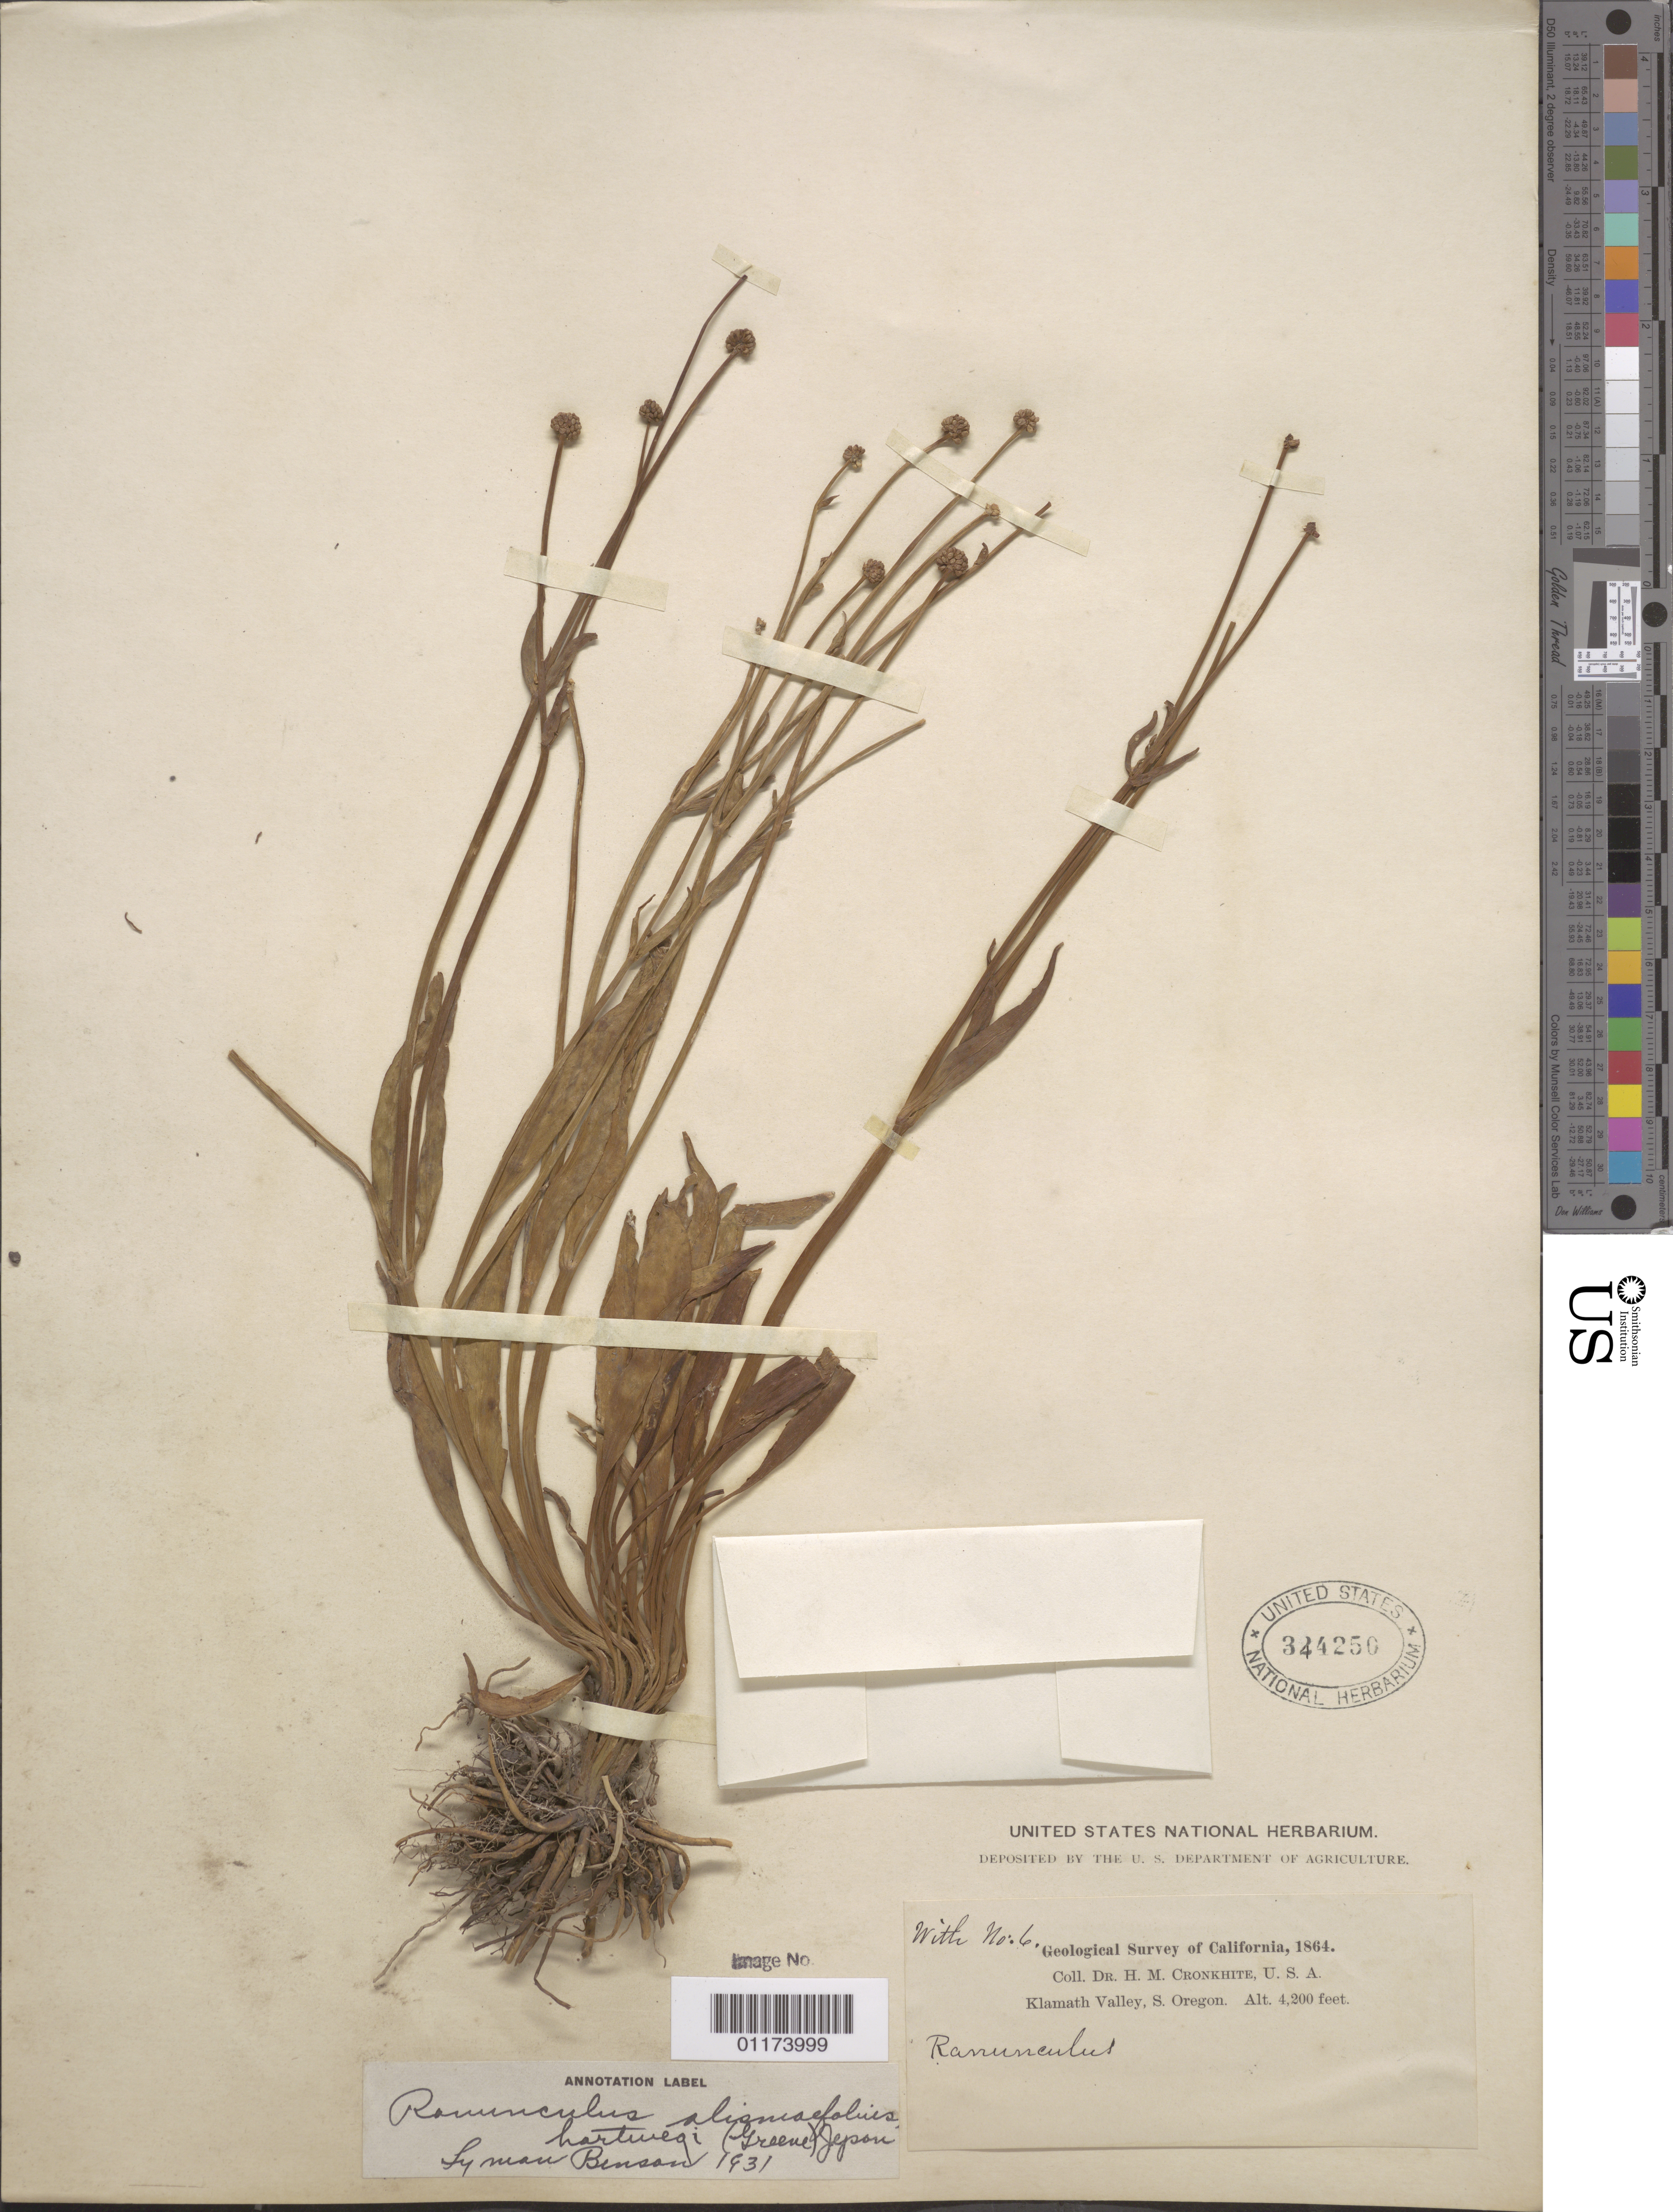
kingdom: Plantae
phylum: Tracheophyta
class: Magnoliopsida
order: Ranunculales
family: Ranunculaceae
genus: Ranunculus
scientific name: Ranunculus alismifolius var. hartwegii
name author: (Greene) Jeps.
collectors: H. M. Cronkhite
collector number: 6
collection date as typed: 1864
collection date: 1864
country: United States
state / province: Oregon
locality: Klamath Valley, S. Oregon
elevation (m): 1280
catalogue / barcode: US 344250